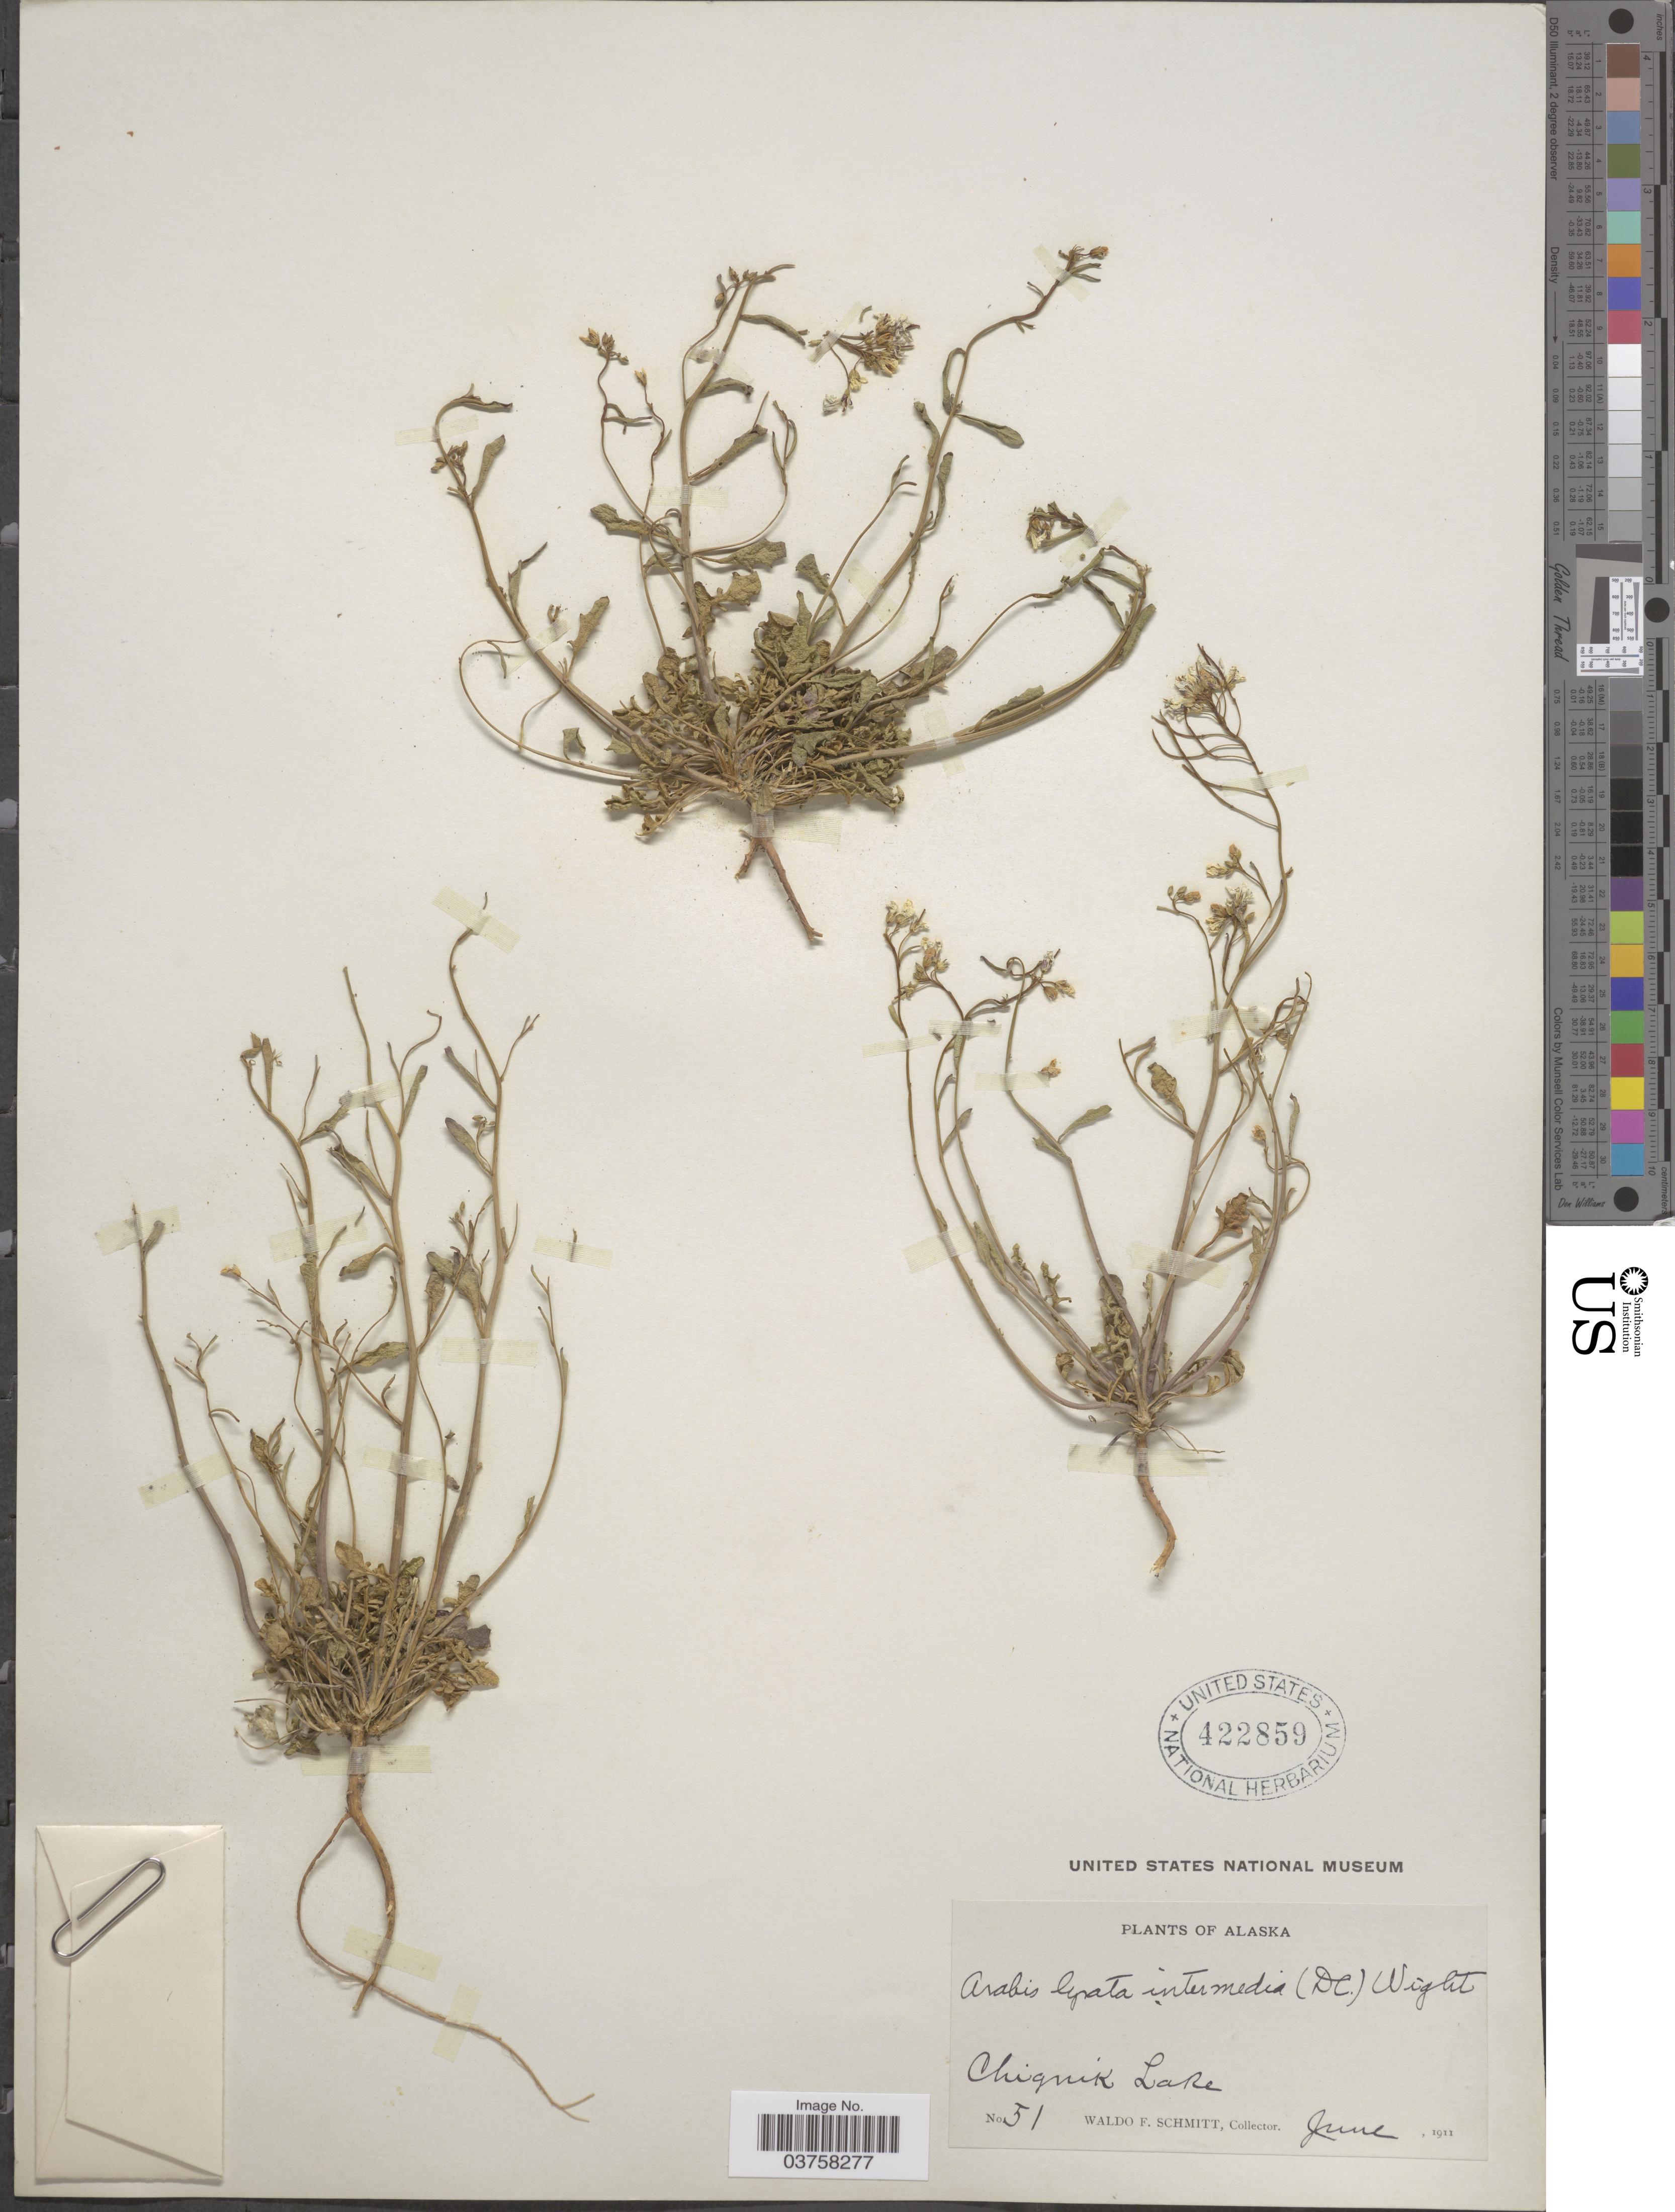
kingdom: Plantae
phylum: Tracheophyta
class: Magnoliopsida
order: Brassicales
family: Brassicaceae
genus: Arabidopsis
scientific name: Arabidopsis lyrata subsp. kamchatica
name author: (Fisch. ex DC.) O'Kane & Al-Shehbaz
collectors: W. F. Schmitt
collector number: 51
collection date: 1911-06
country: United States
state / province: Alaska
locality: Chignik Lake.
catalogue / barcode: US 422859